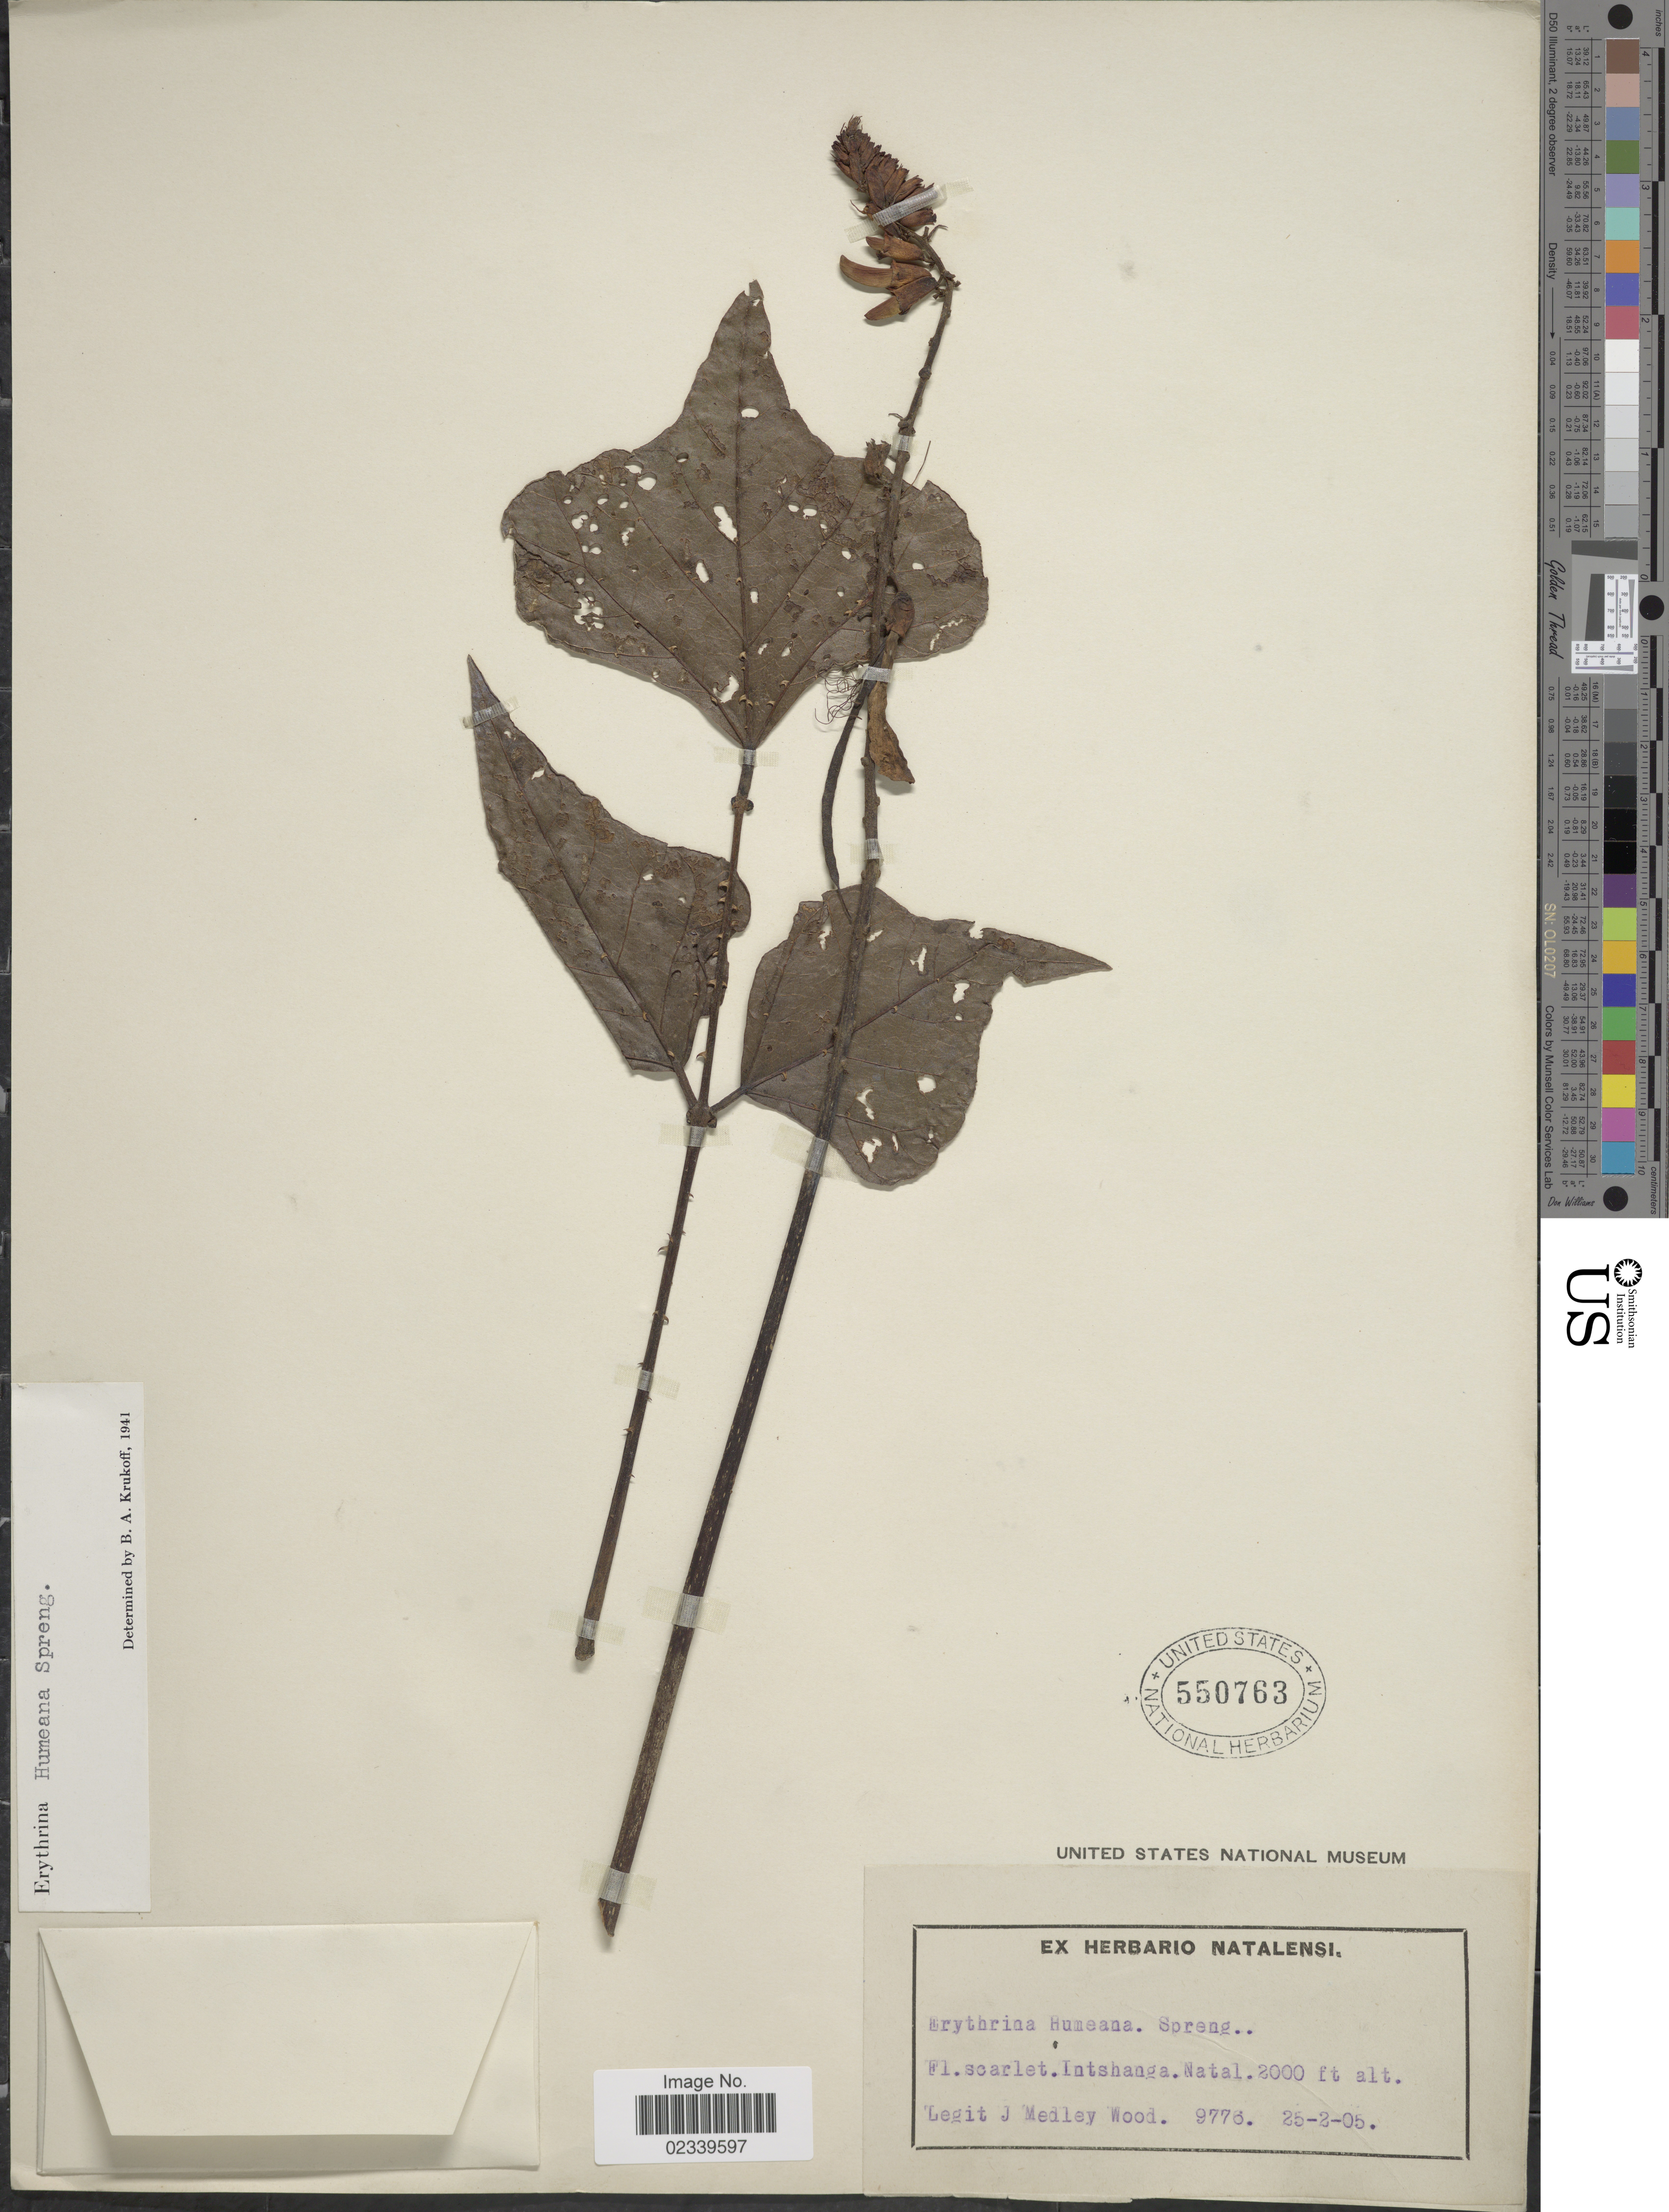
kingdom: Plantae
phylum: Tracheophyta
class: Magnoliopsida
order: Fabales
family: Fabaceae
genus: Erythrina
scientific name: Erythrina humeana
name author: Spreng.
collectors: J. Medley Wood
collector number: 9776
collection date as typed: Transcribed d/m/y: 25/2/05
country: South Africa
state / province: KwaZulu-Natal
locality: Intshanga, Natal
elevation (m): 610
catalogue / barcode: US 550763